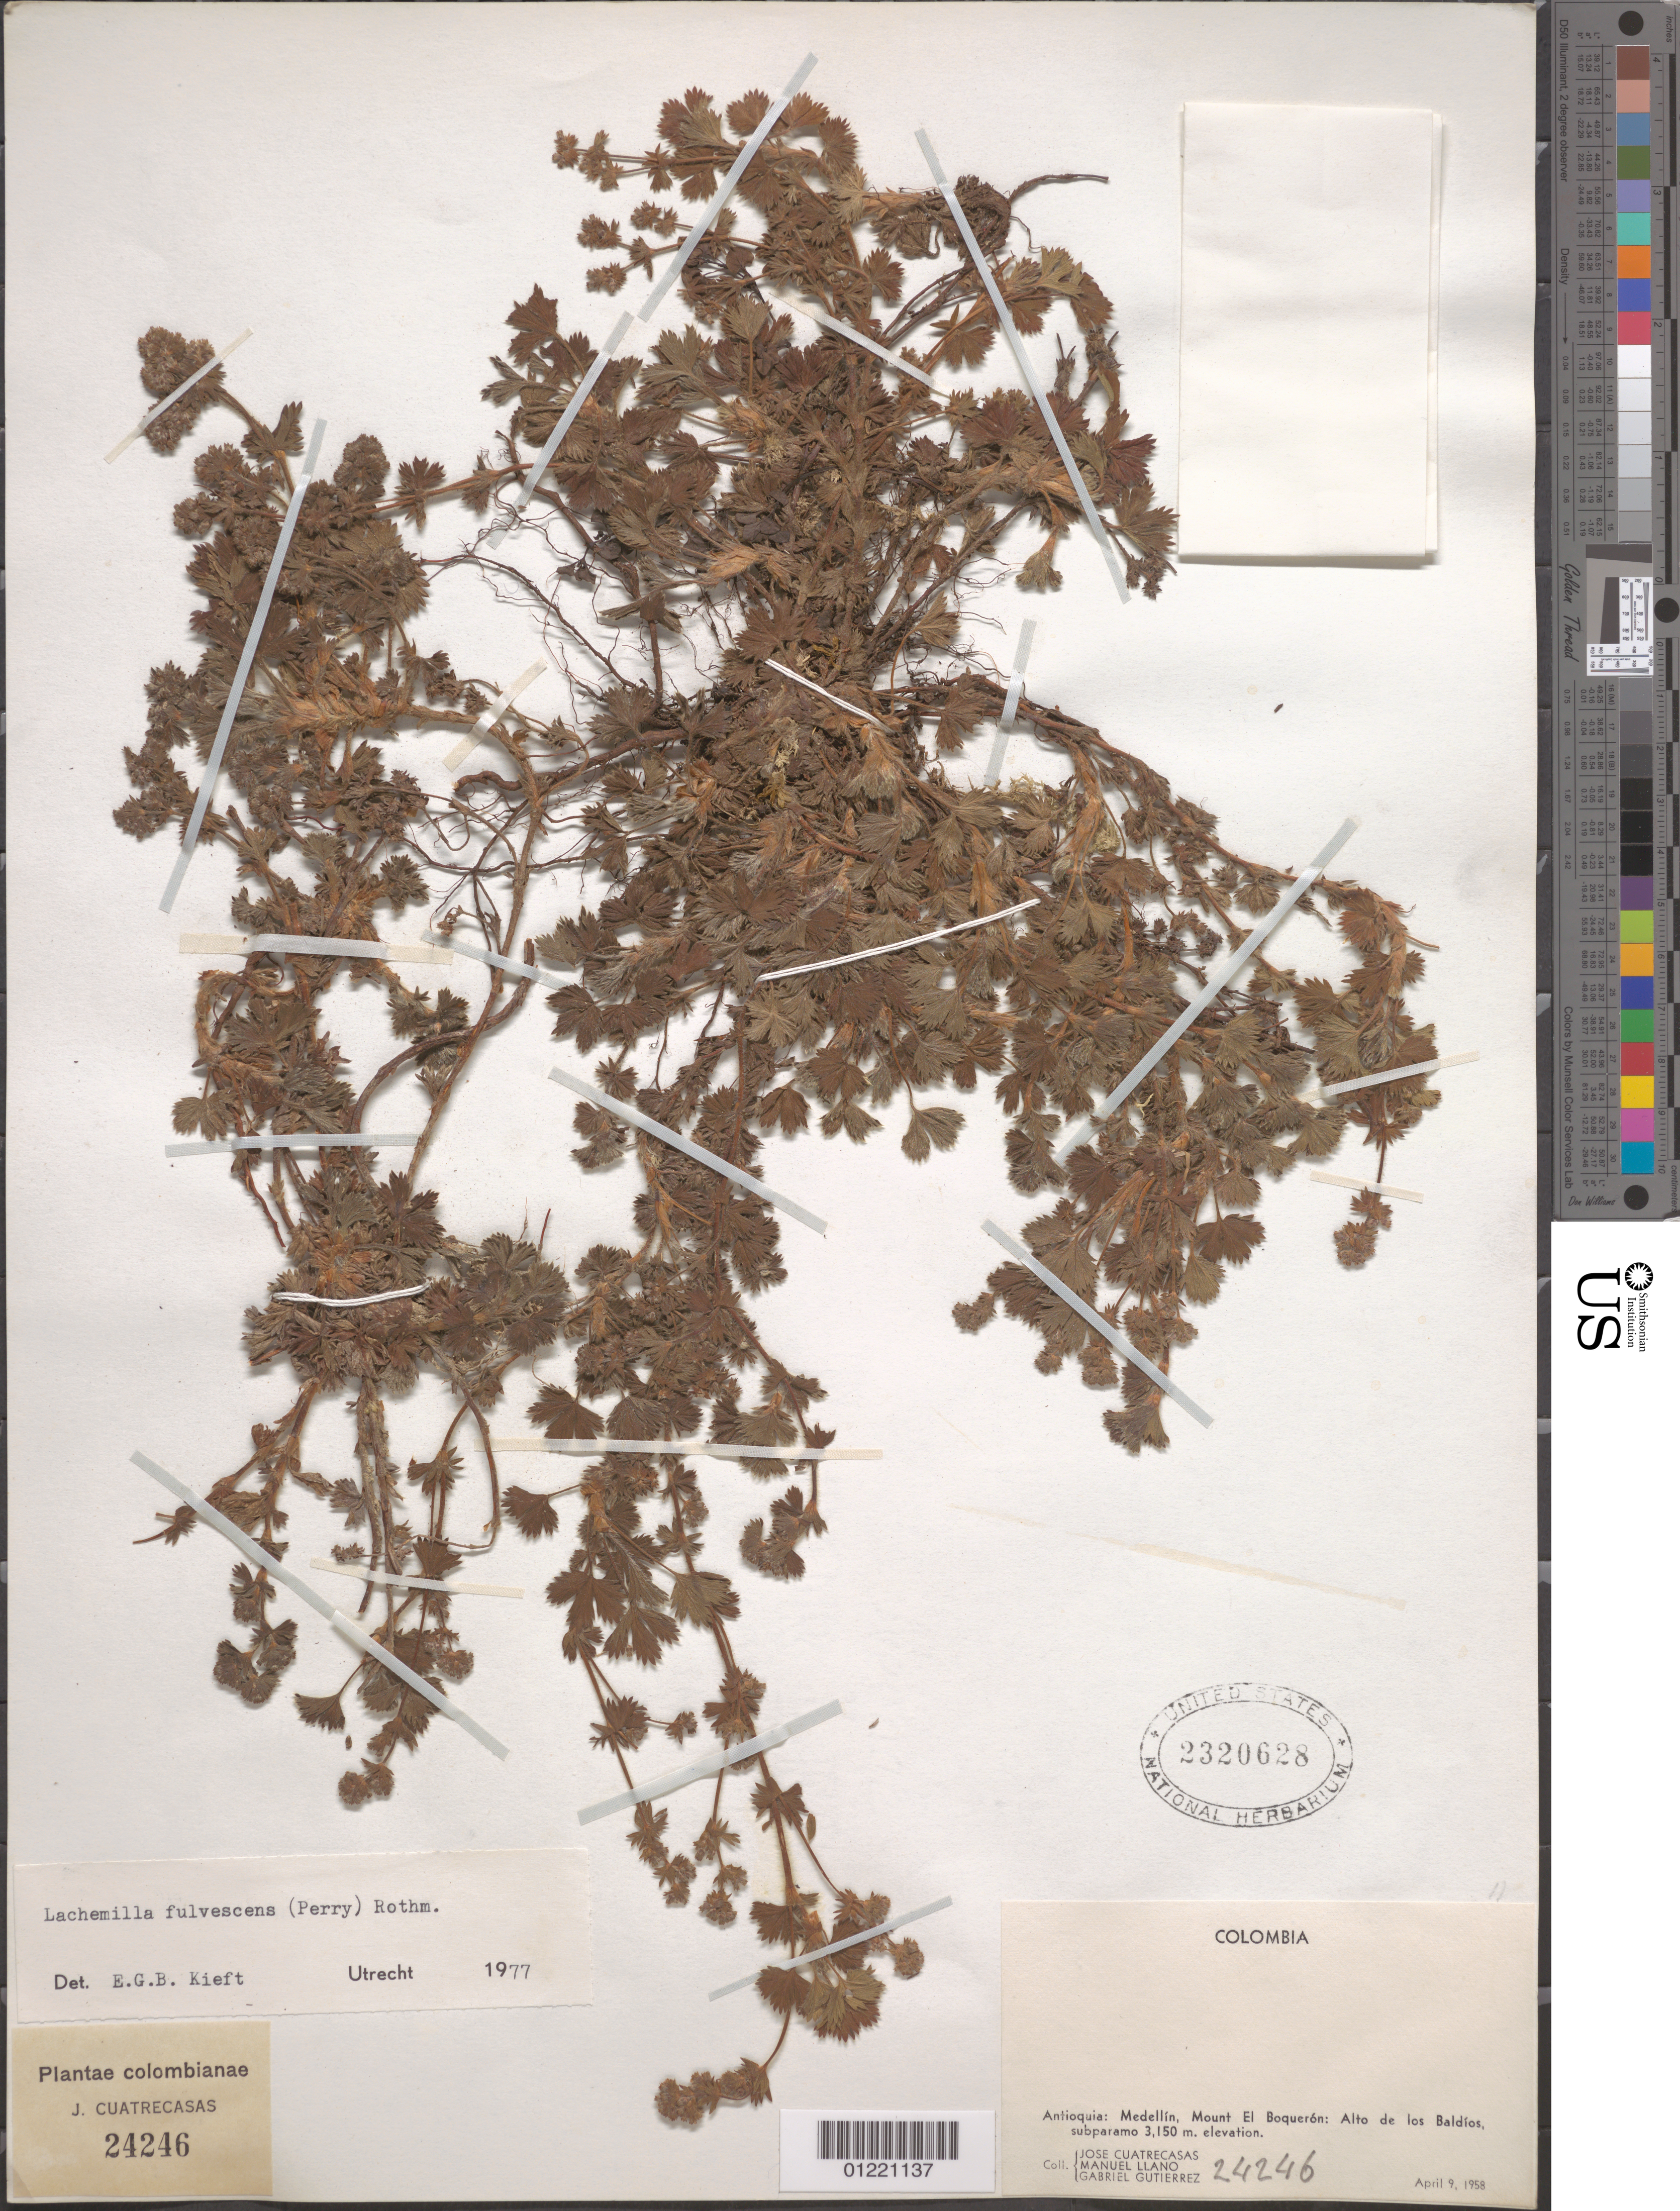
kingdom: Plantae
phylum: Tracheophyta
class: Magnoliopsida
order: Rosales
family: Rosaceae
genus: Lachemilla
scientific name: Lachemilla fulvescens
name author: (L.M. Perry) Rothm.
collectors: J. Cuatrecasas, M. Llano & G. Gutierrez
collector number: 24246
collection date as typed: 9 Apr 1958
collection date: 1958-04-09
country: Colombia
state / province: Antioquiá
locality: Medellín, Mount El Boquerón, Alto de los Baldíos, subparamo.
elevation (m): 3150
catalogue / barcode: US 2320628